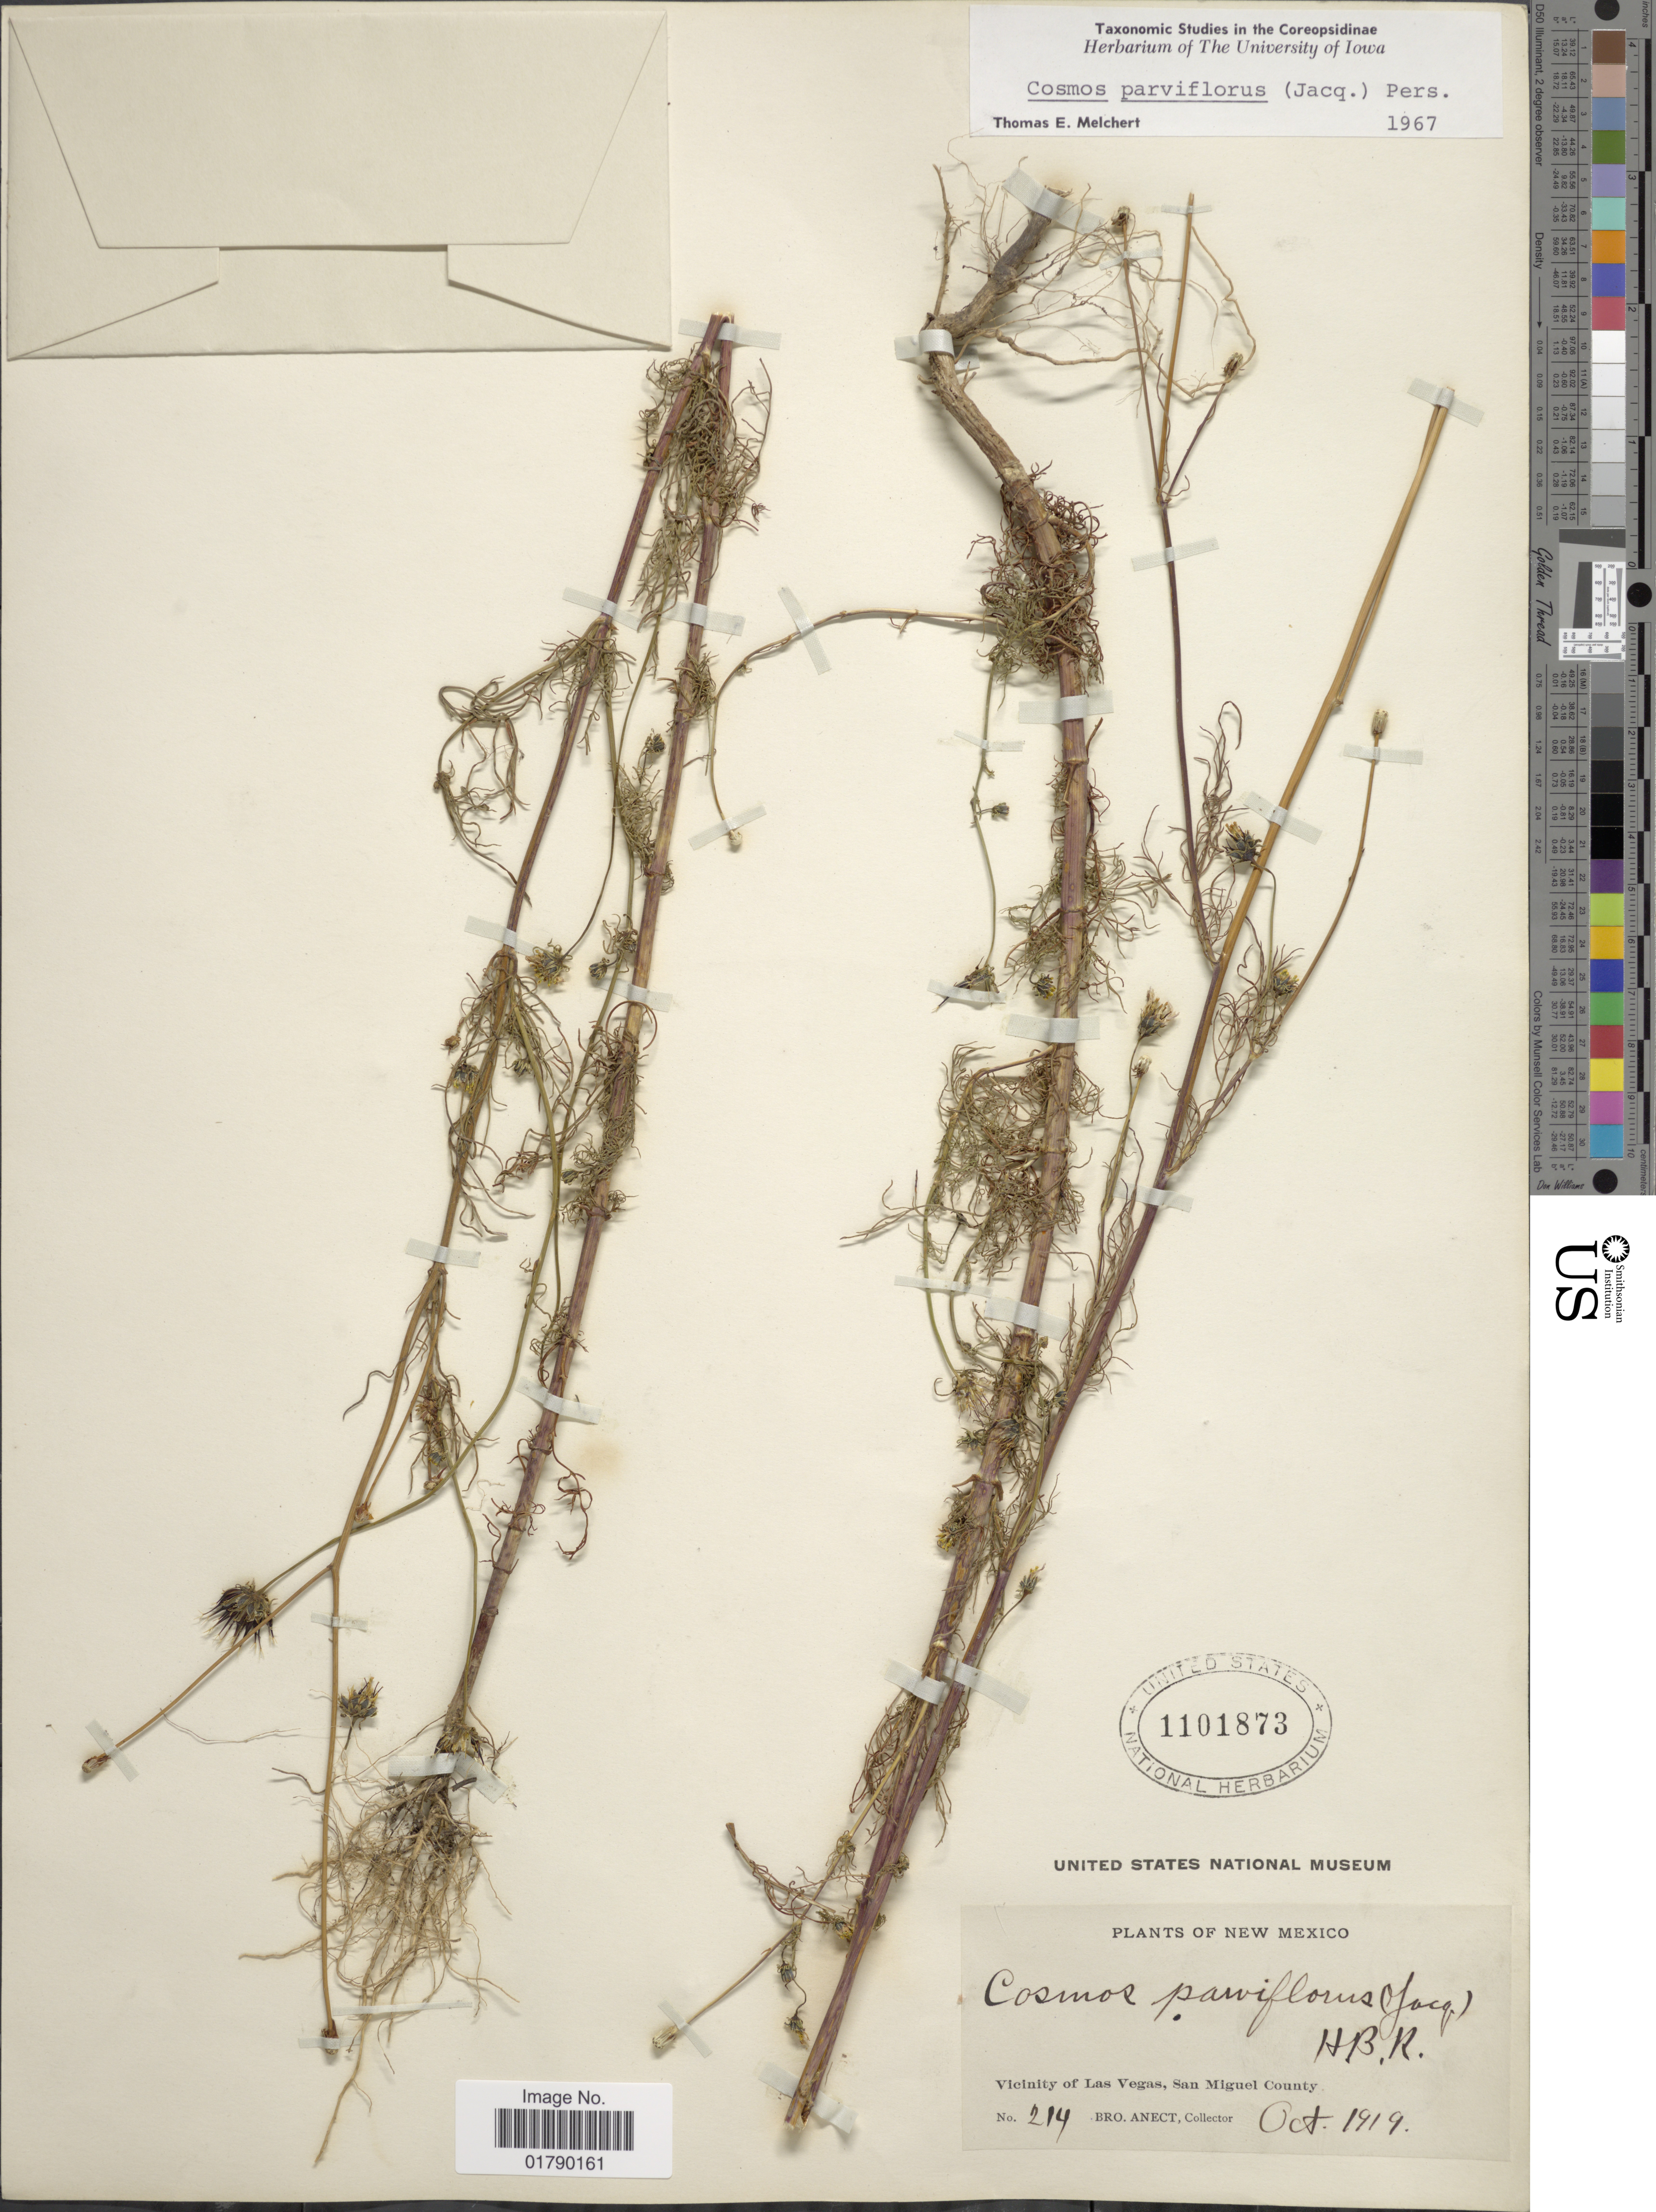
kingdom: Plantae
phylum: Tracheophyta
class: Magnoliopsida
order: Asterales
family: Asteraceae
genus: Cosmos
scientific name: Cosmos parviflorus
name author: (Jacq.) Pers.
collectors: B. Anect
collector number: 214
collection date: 1919-10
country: United States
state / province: New Mexico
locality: Vicinity of Las Vegas, San Miguel County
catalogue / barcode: US 1101873